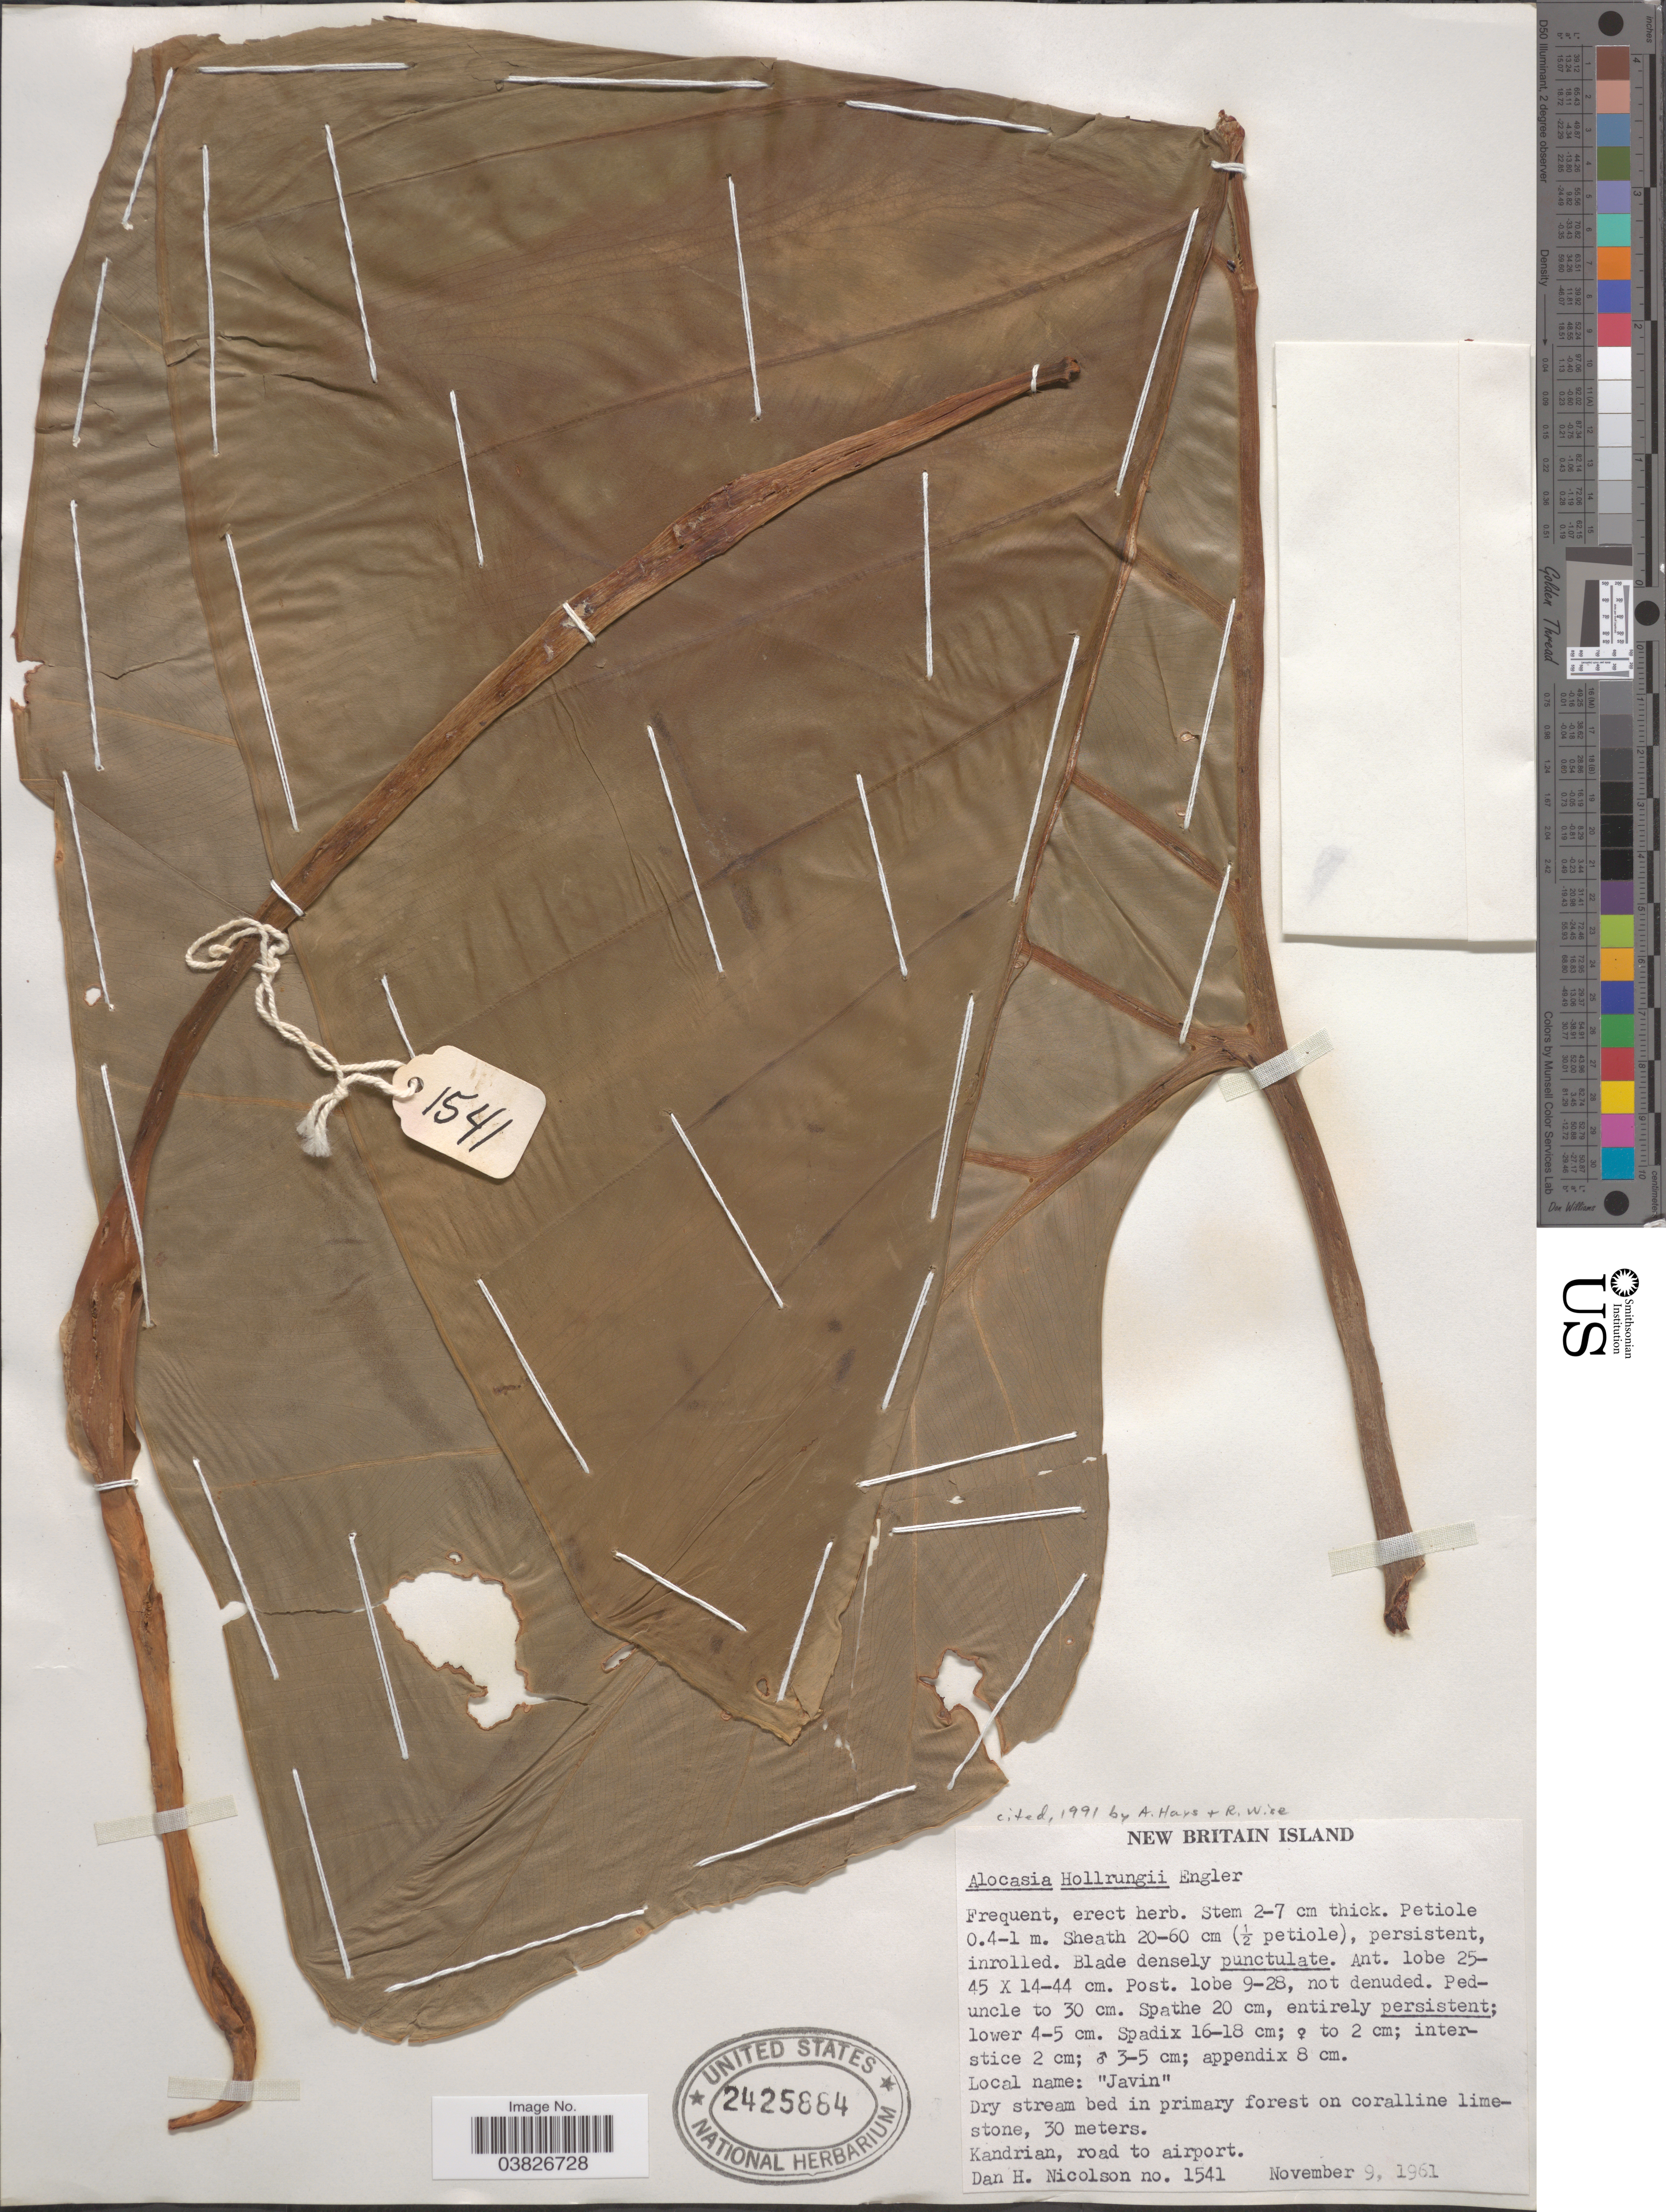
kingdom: Plantae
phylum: Tracheophyta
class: Liliopsida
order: Alismatales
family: Araceae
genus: Alocasia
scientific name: Alocasia hollrungii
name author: Endl.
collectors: D. H. Nicolson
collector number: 1541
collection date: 1961-11-09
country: Papua New Guinea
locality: New Britain Island. Kandrian, road to airport.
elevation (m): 30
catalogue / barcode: US 2425884